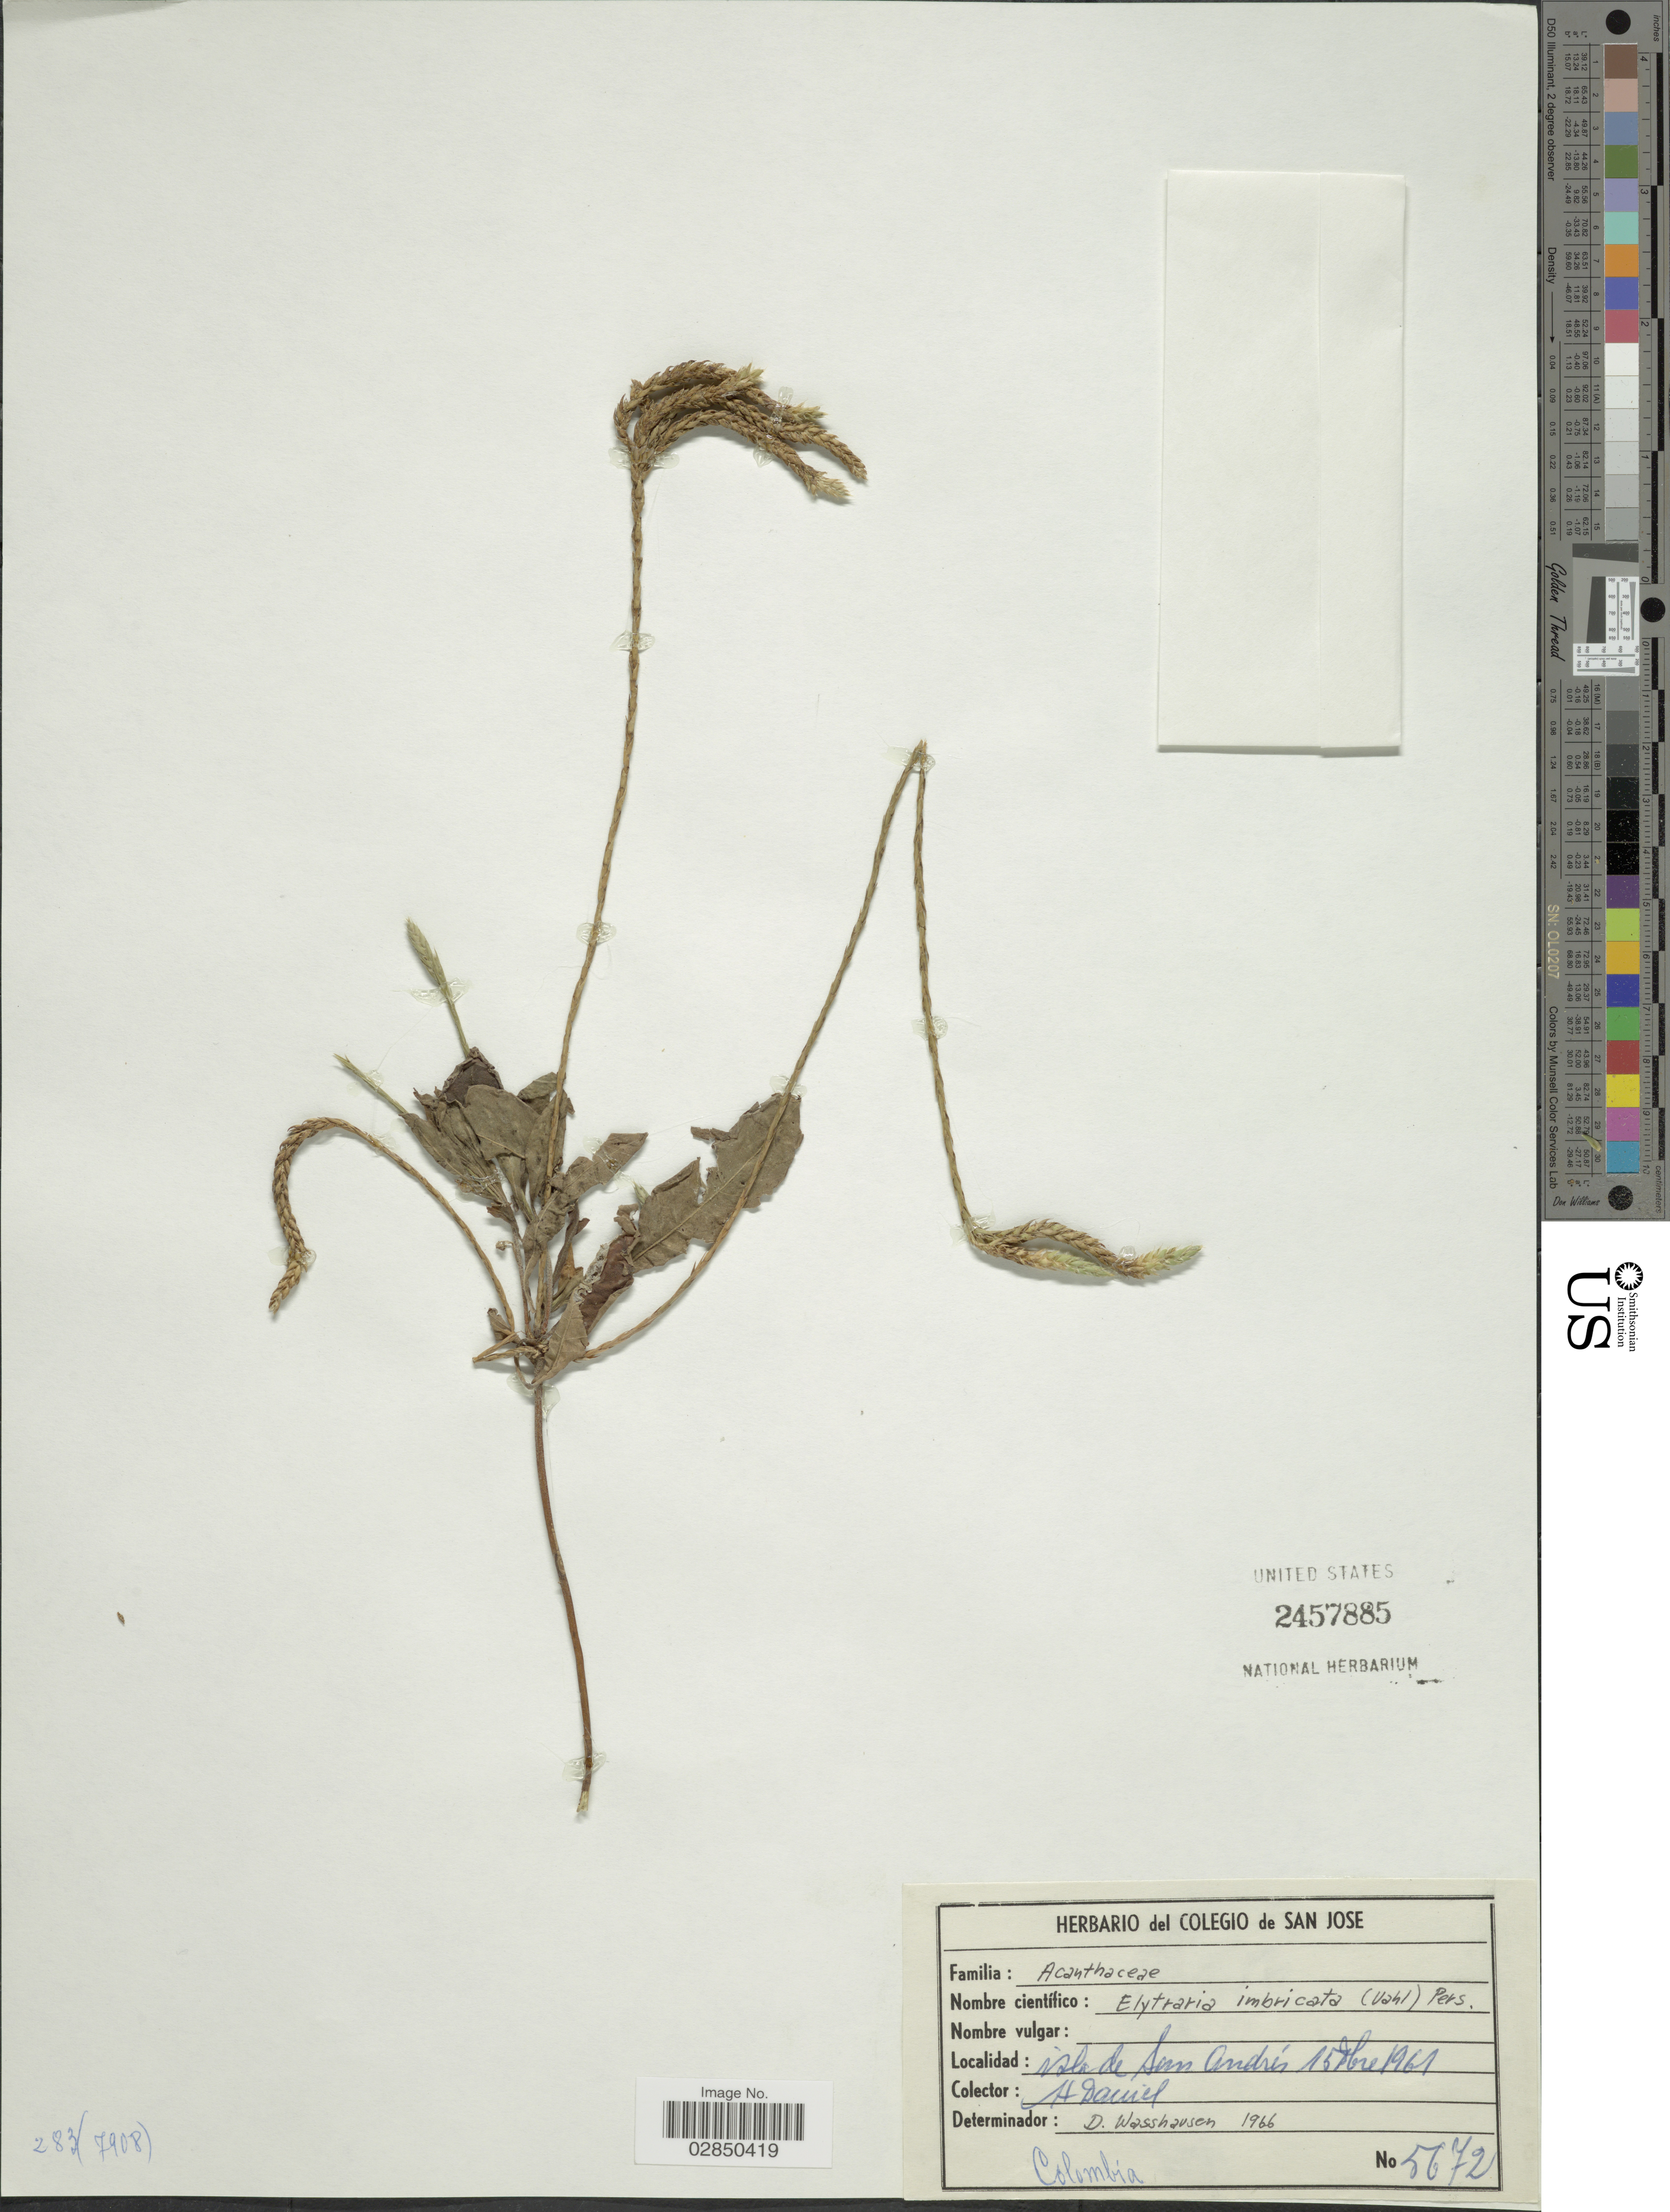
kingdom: Plantae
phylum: Tracheophyta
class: Magnoliopsida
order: Lamiales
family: Acanthaceae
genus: Elytraria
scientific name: Elytraria imbricata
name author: (Vahl) Pers.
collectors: Bro. Daniel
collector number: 5672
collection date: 1961-09-15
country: Colombia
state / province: San Andres y Providencia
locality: Isla de San Andrés.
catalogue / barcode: US 2457885